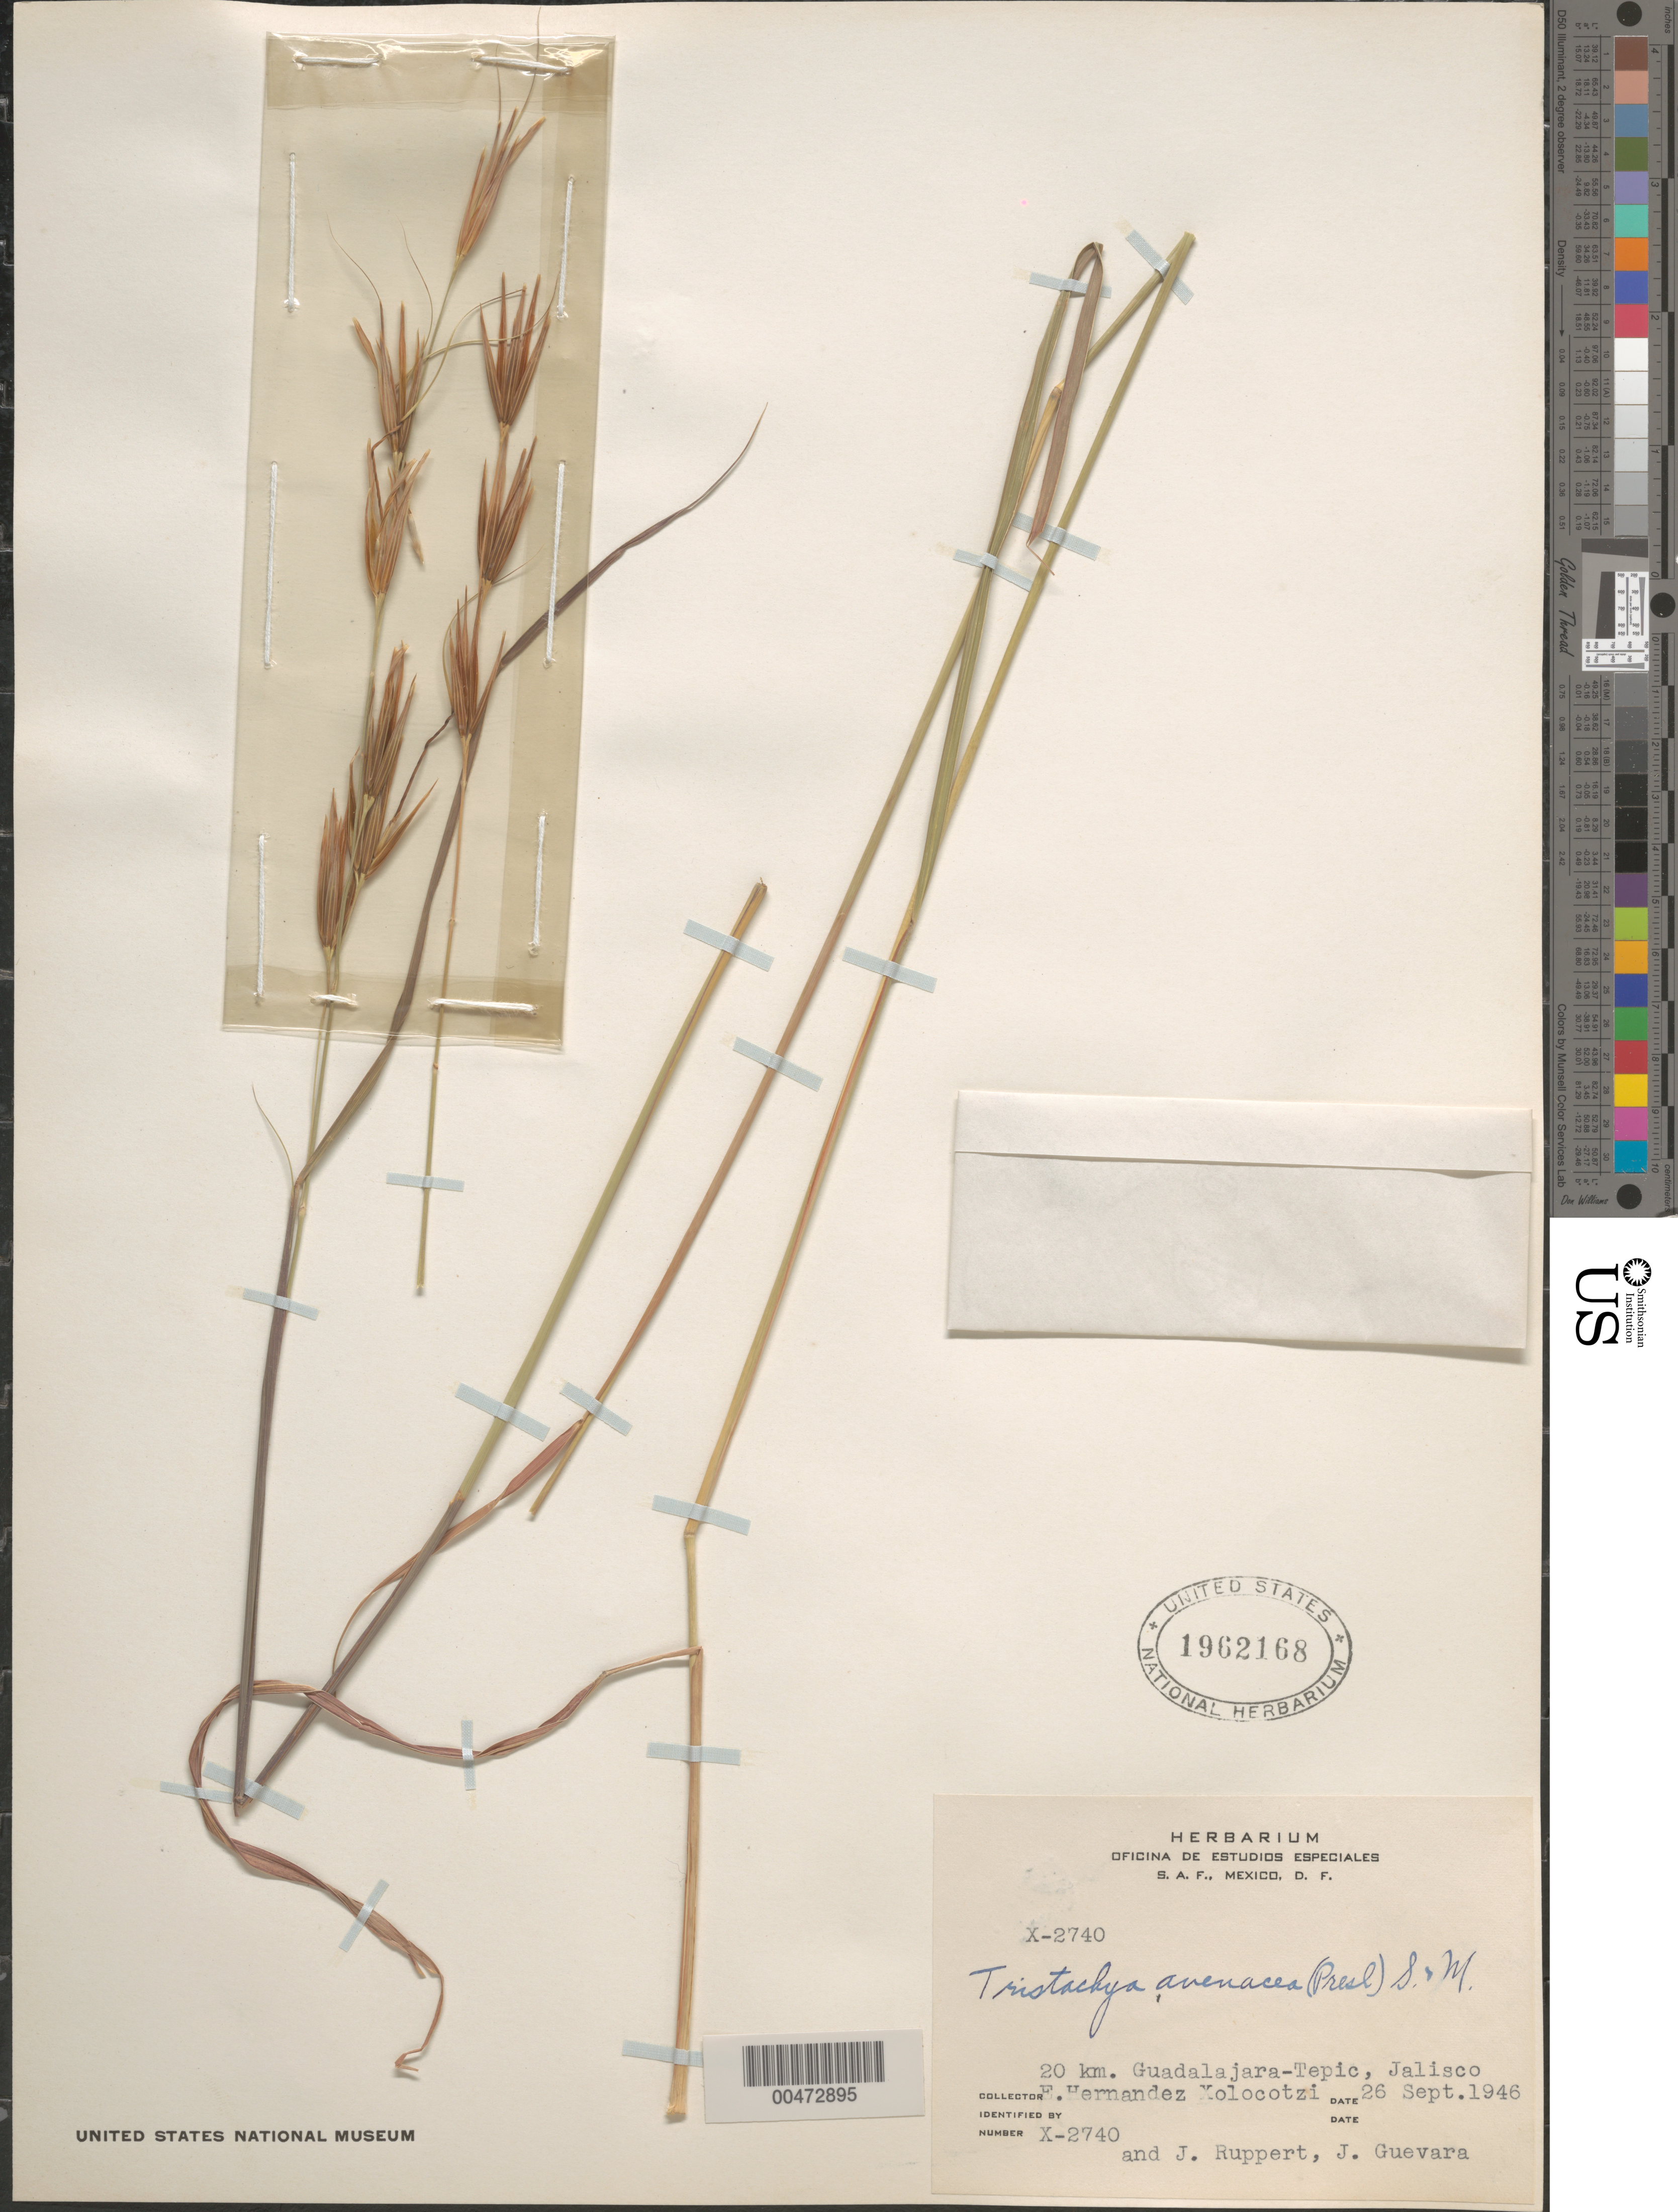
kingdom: Plantae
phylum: Tracheophyta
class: Liliopsida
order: Poales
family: Poaceae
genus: Tristachya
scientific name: Tristachya avenacea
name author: Scribn. & Merr.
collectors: E. I. Hernández-X., J. Ruppert & J. Guevara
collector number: X-2740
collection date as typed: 26 Sep 1946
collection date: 1946-09-26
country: Mexico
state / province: Jalisco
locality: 20 km Guadalajara - Tepic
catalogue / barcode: US 1962168